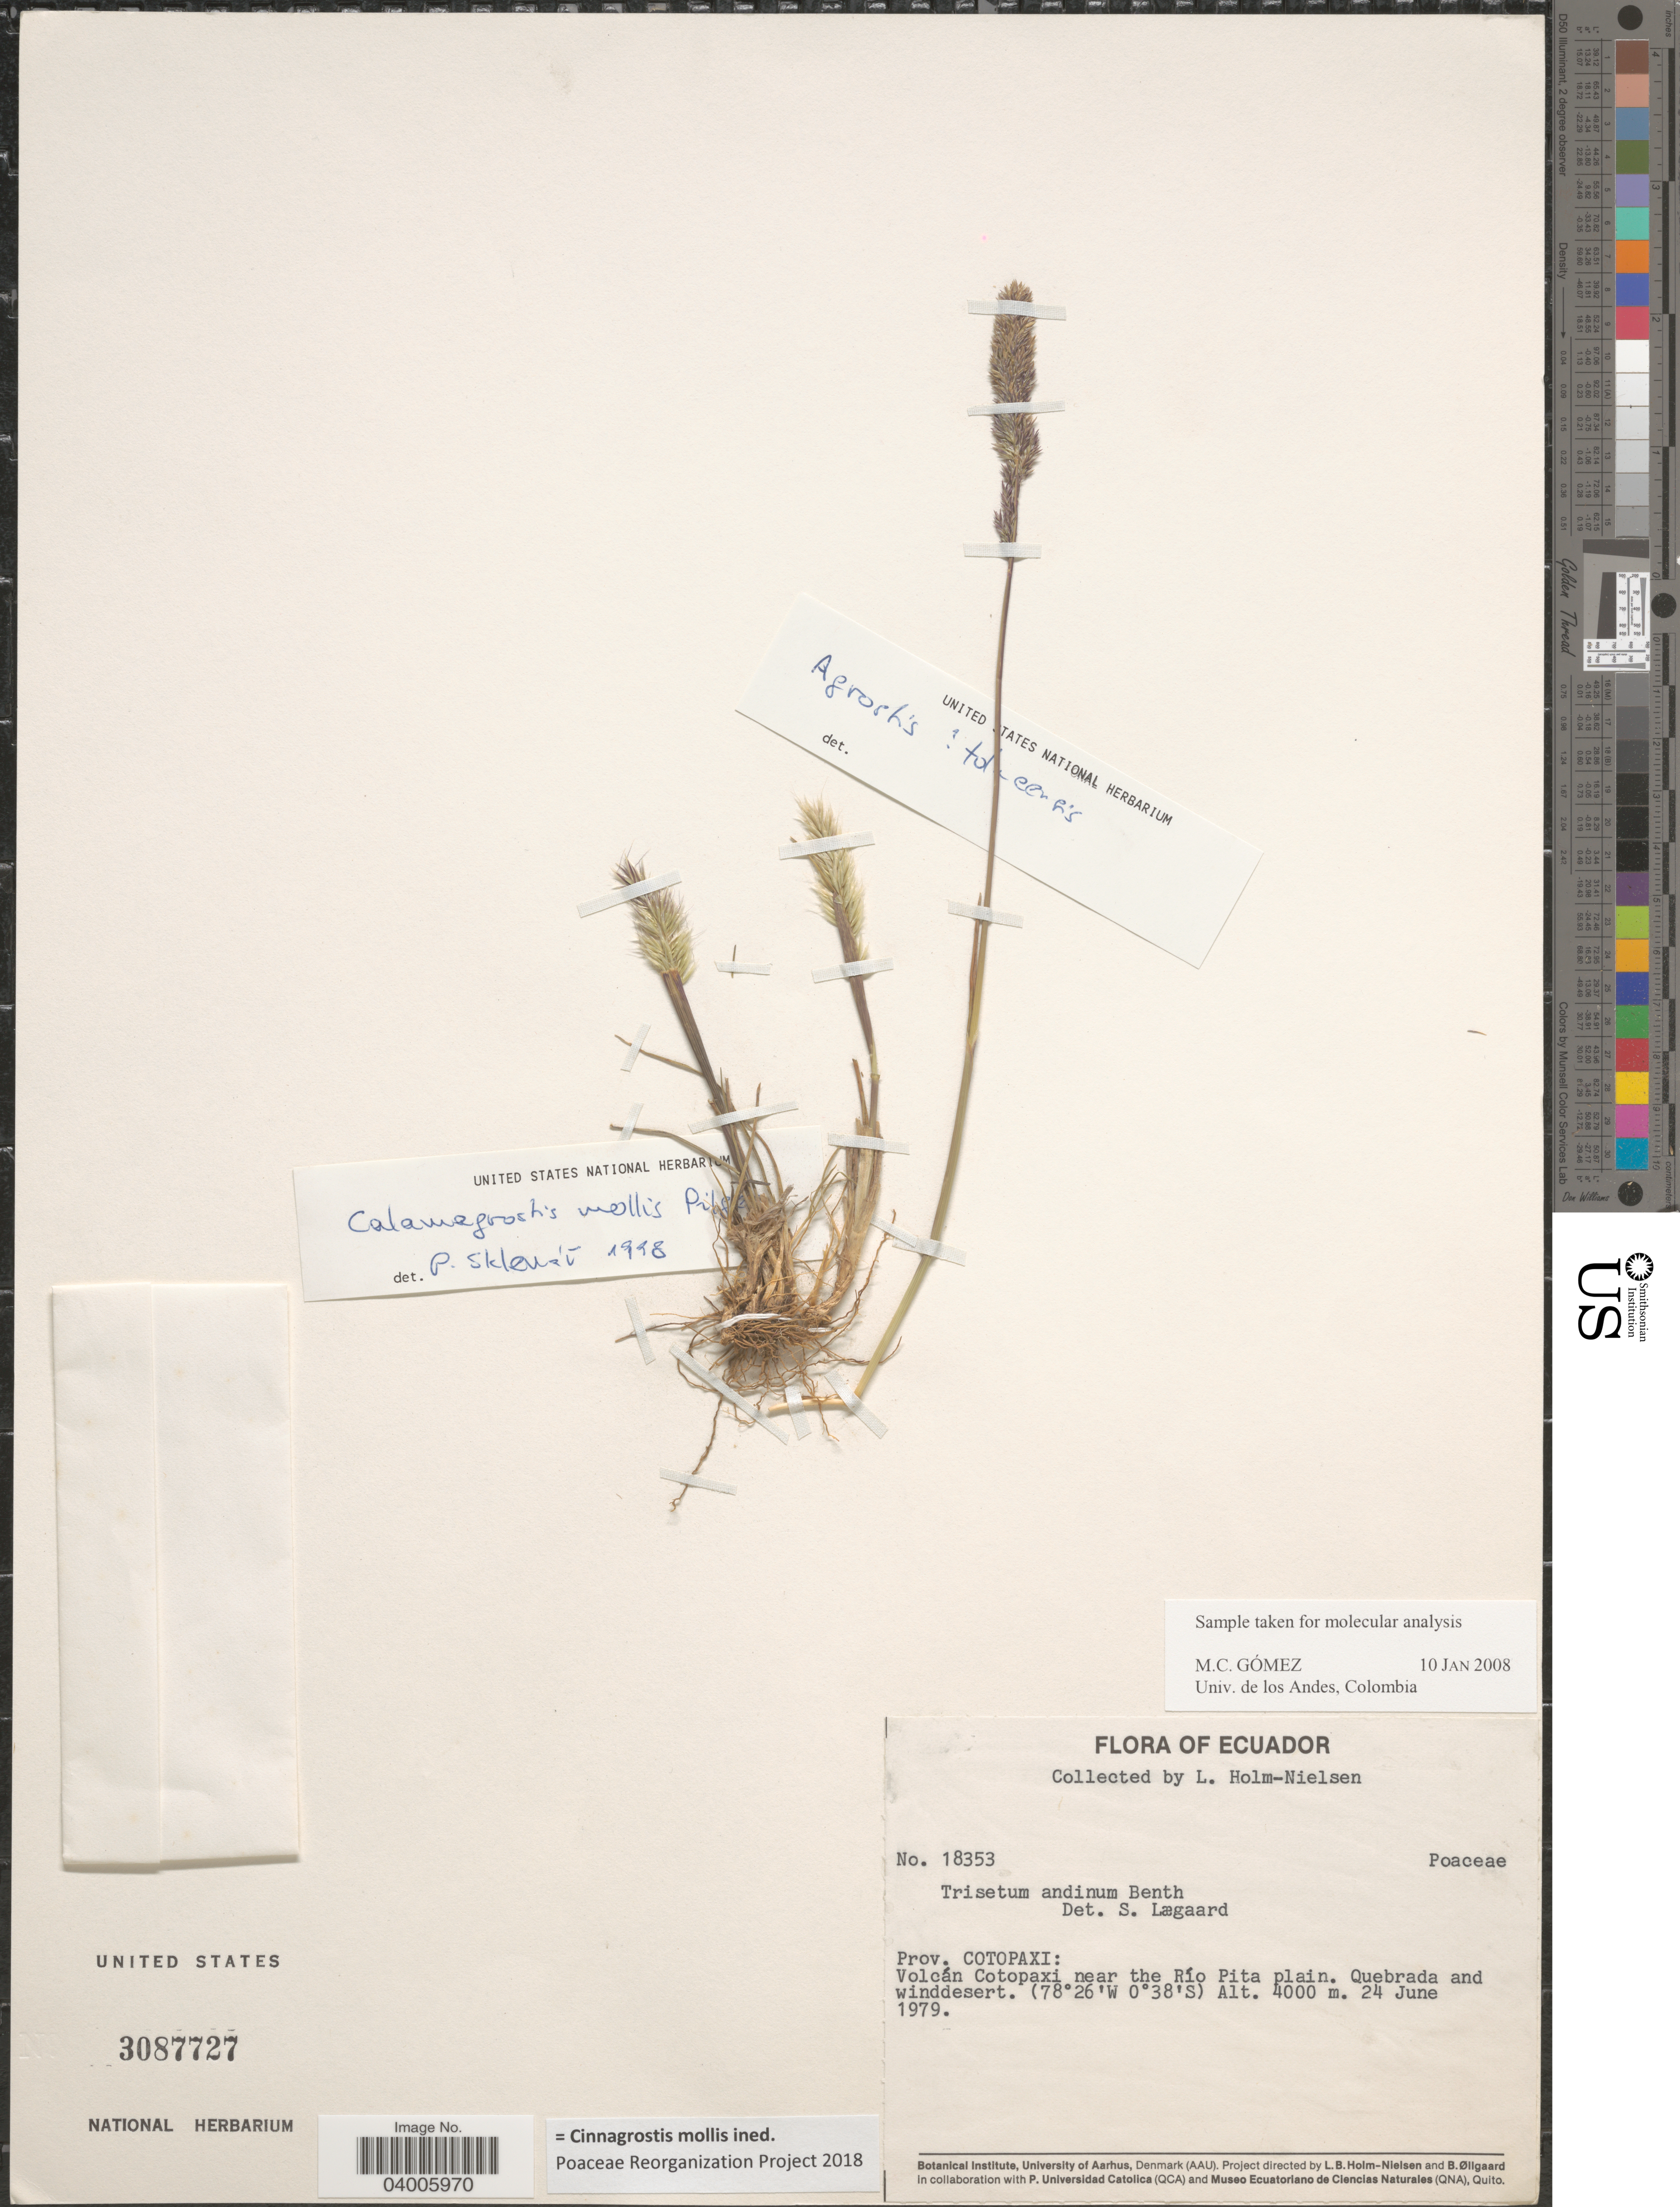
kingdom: Plantae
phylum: Tracheophyta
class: Liliopsida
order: Poales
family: Poaceae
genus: Cinnagrostis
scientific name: Cinnagrostis mollis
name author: (Pilg.) P.M. Peterson et al.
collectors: L. Holm-Nielsen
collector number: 18353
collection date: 1979-06-24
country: Ecuador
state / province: Cotopaxi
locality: Volcán Cotopaxi near the Río Pita plain. Quebrada and winddesert.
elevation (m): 4000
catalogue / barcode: US 3087727